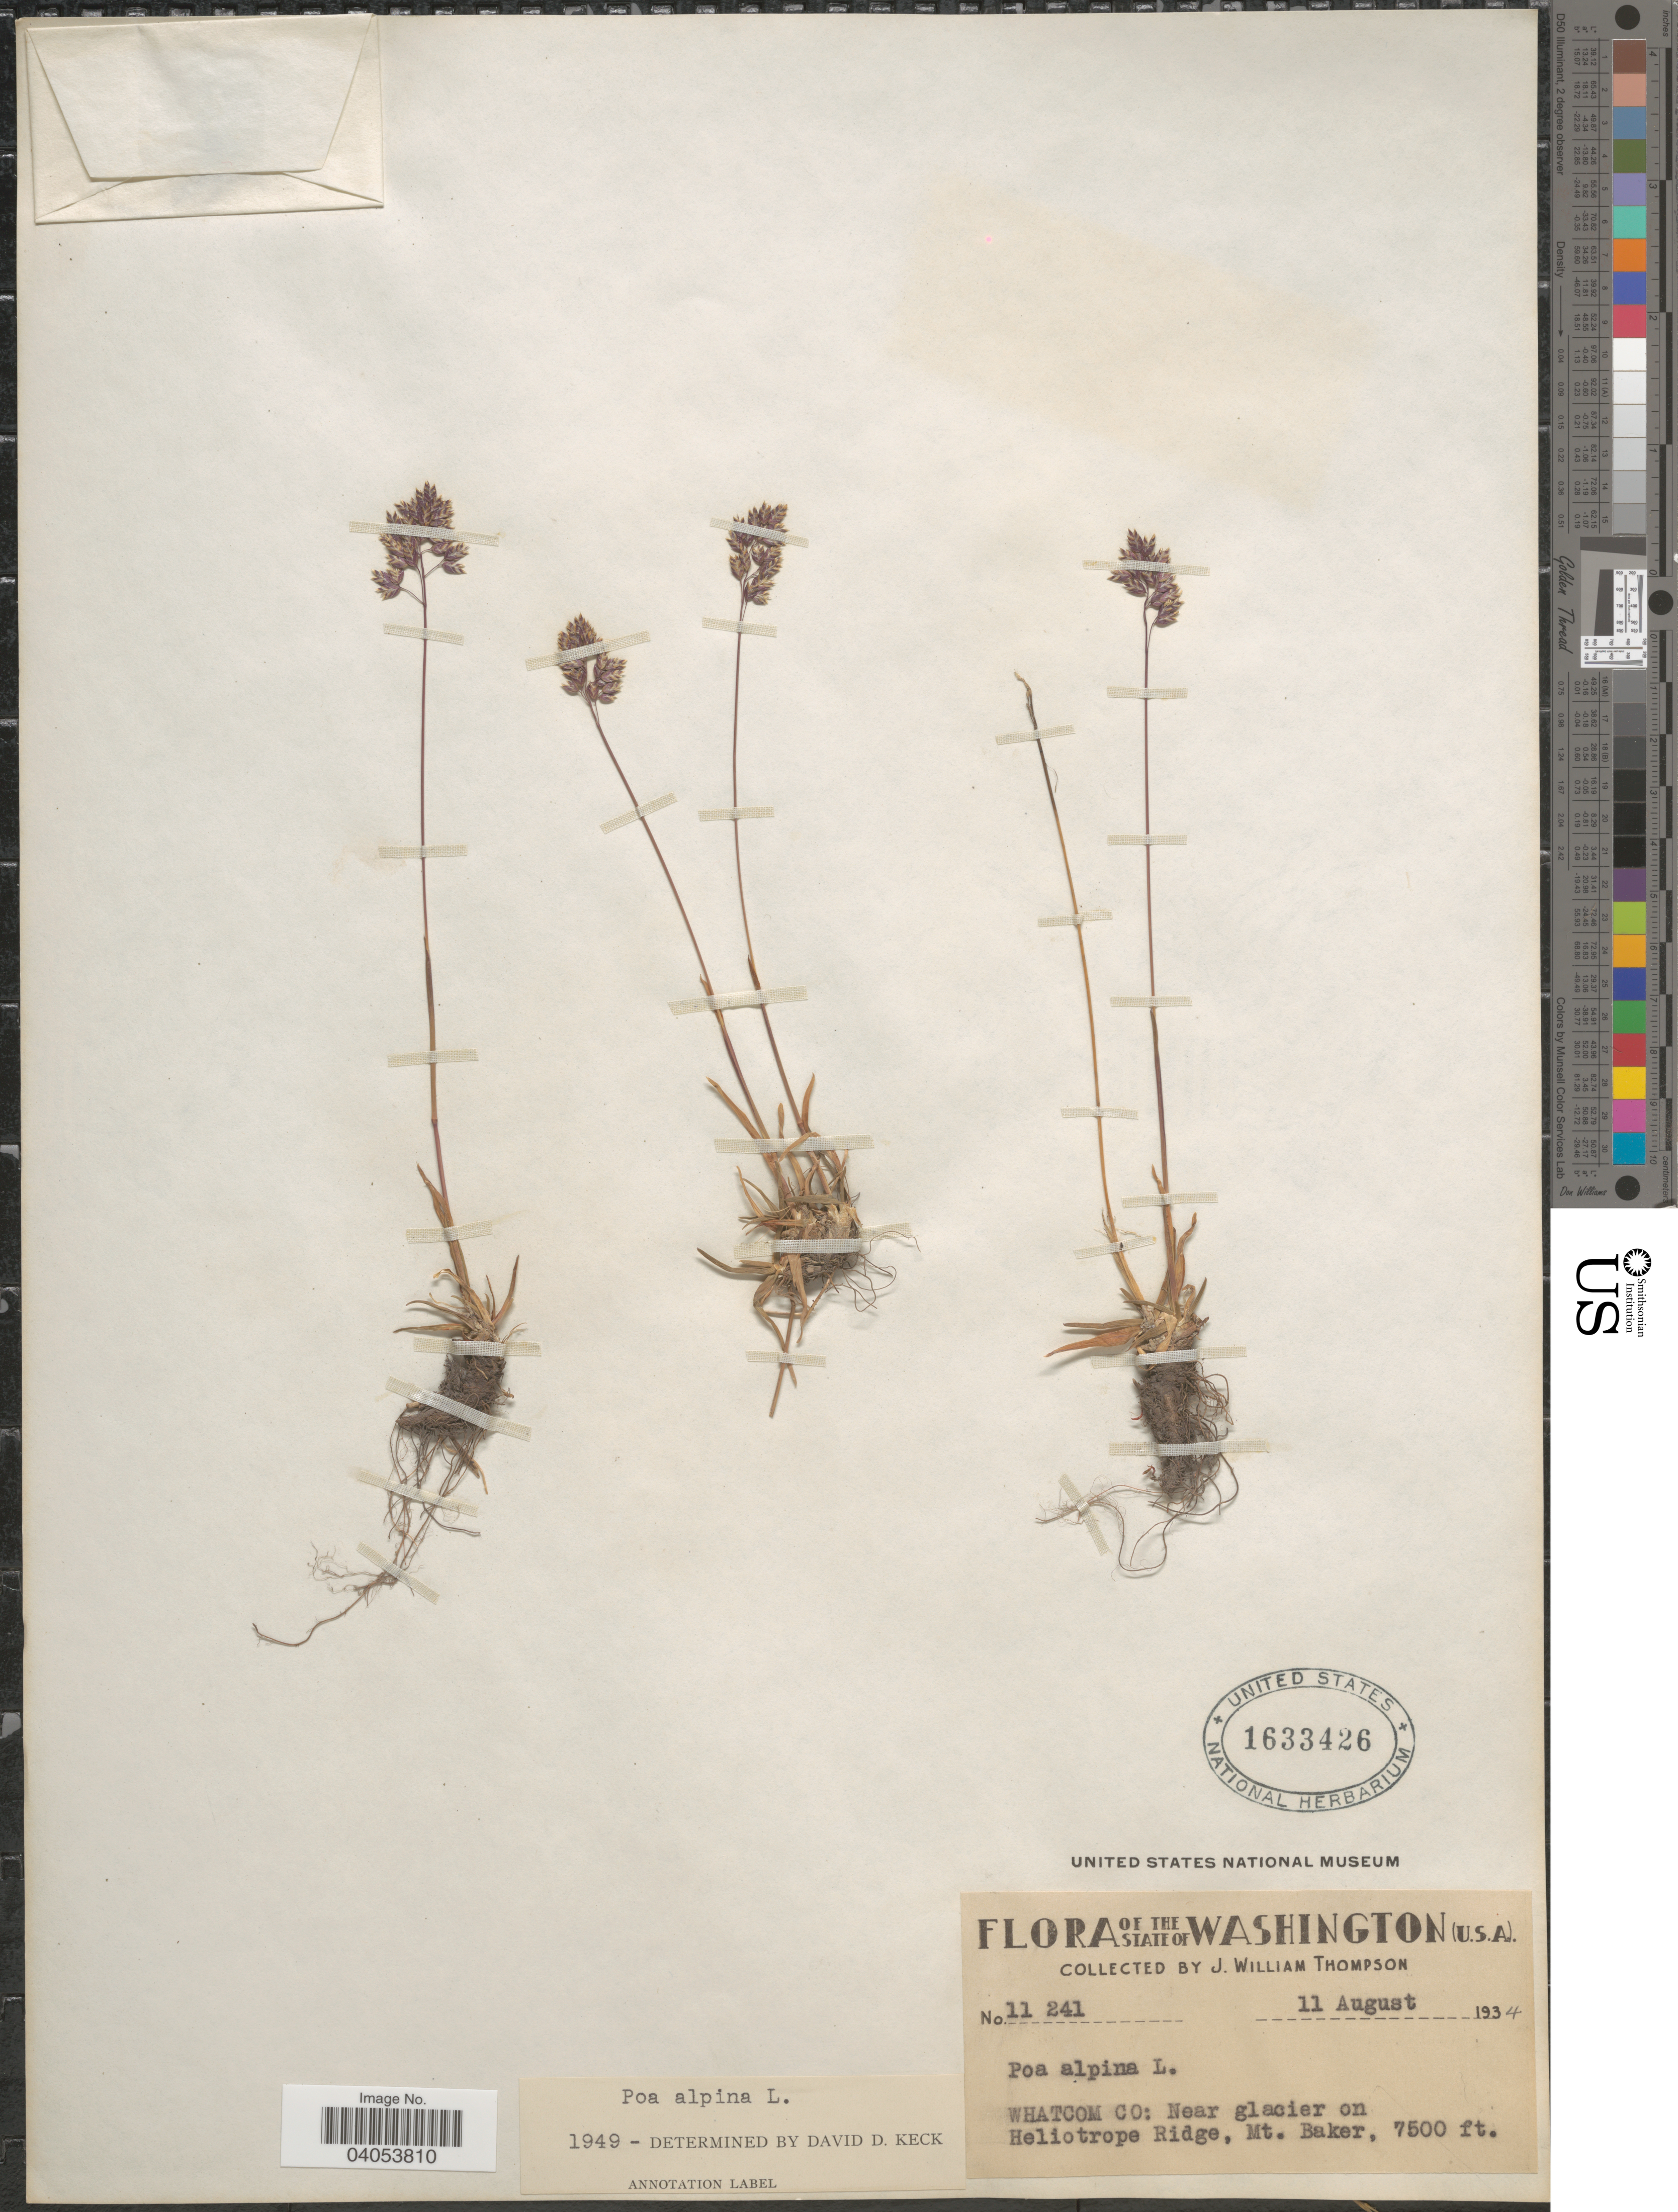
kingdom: Plantae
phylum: Tracheophyta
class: Liliopsida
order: Poales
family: Poaceae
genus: Poa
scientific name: Poa alpina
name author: L.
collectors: J. W. Thompson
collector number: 11241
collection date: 1934-08-11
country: United States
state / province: Washington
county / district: Whitman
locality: Whatcom Co: Near glacier on Heliotrope Ridge, Mt. Baker.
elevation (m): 2286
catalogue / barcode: US 1633426